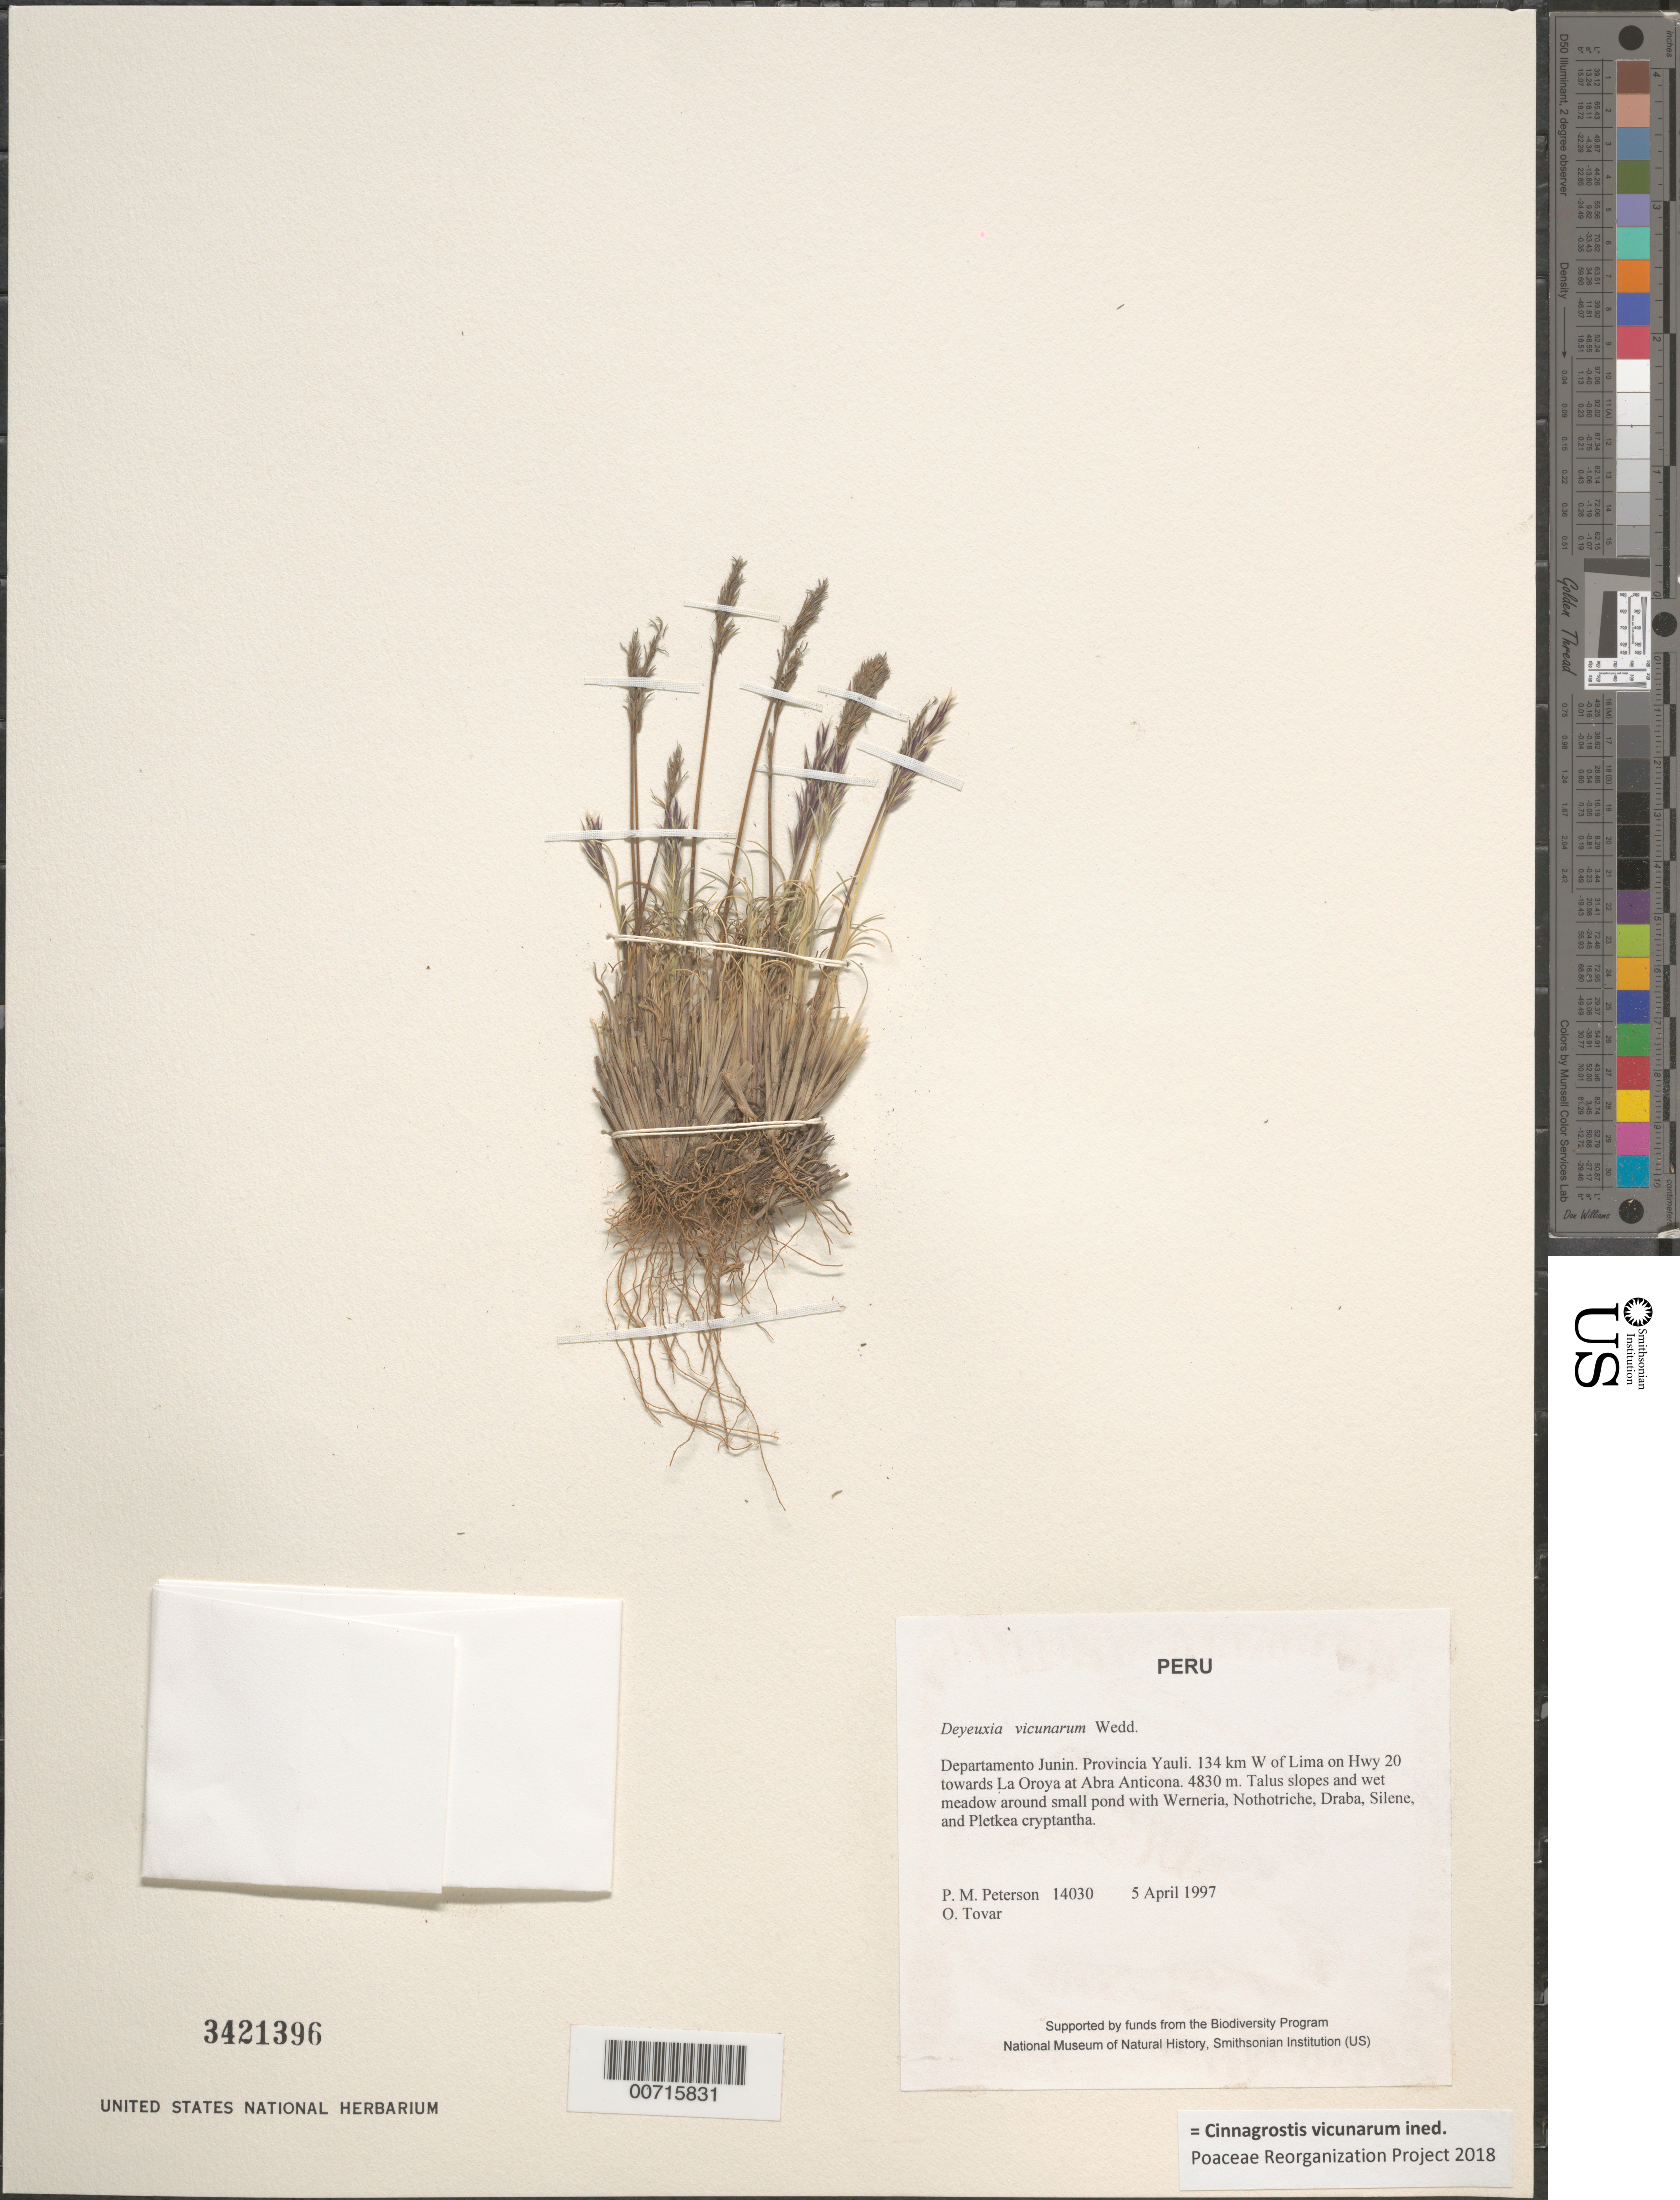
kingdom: Plantae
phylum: Tracheophyta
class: Liliopsida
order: Poales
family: Poaceae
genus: Cinnagrostis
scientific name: Cinnagrostis vicunarum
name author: (Wedd.) P.M. Peterson et al.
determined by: Poaceae Reorganization Project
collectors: P. M. Peterson & Ó. Tovar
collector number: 14030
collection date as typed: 05 Apr 1997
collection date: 1997-04-05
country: Peru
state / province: Junín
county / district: Yauli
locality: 134 km W of Lima on Hwy 20 towards La Oroya at Abra Anticona.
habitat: Talus slopes and wet meadow around small pond with Werneria, Nothotriche, Draba, Silene, and Pletkea cryptantha.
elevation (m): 4830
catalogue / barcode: US 3421396